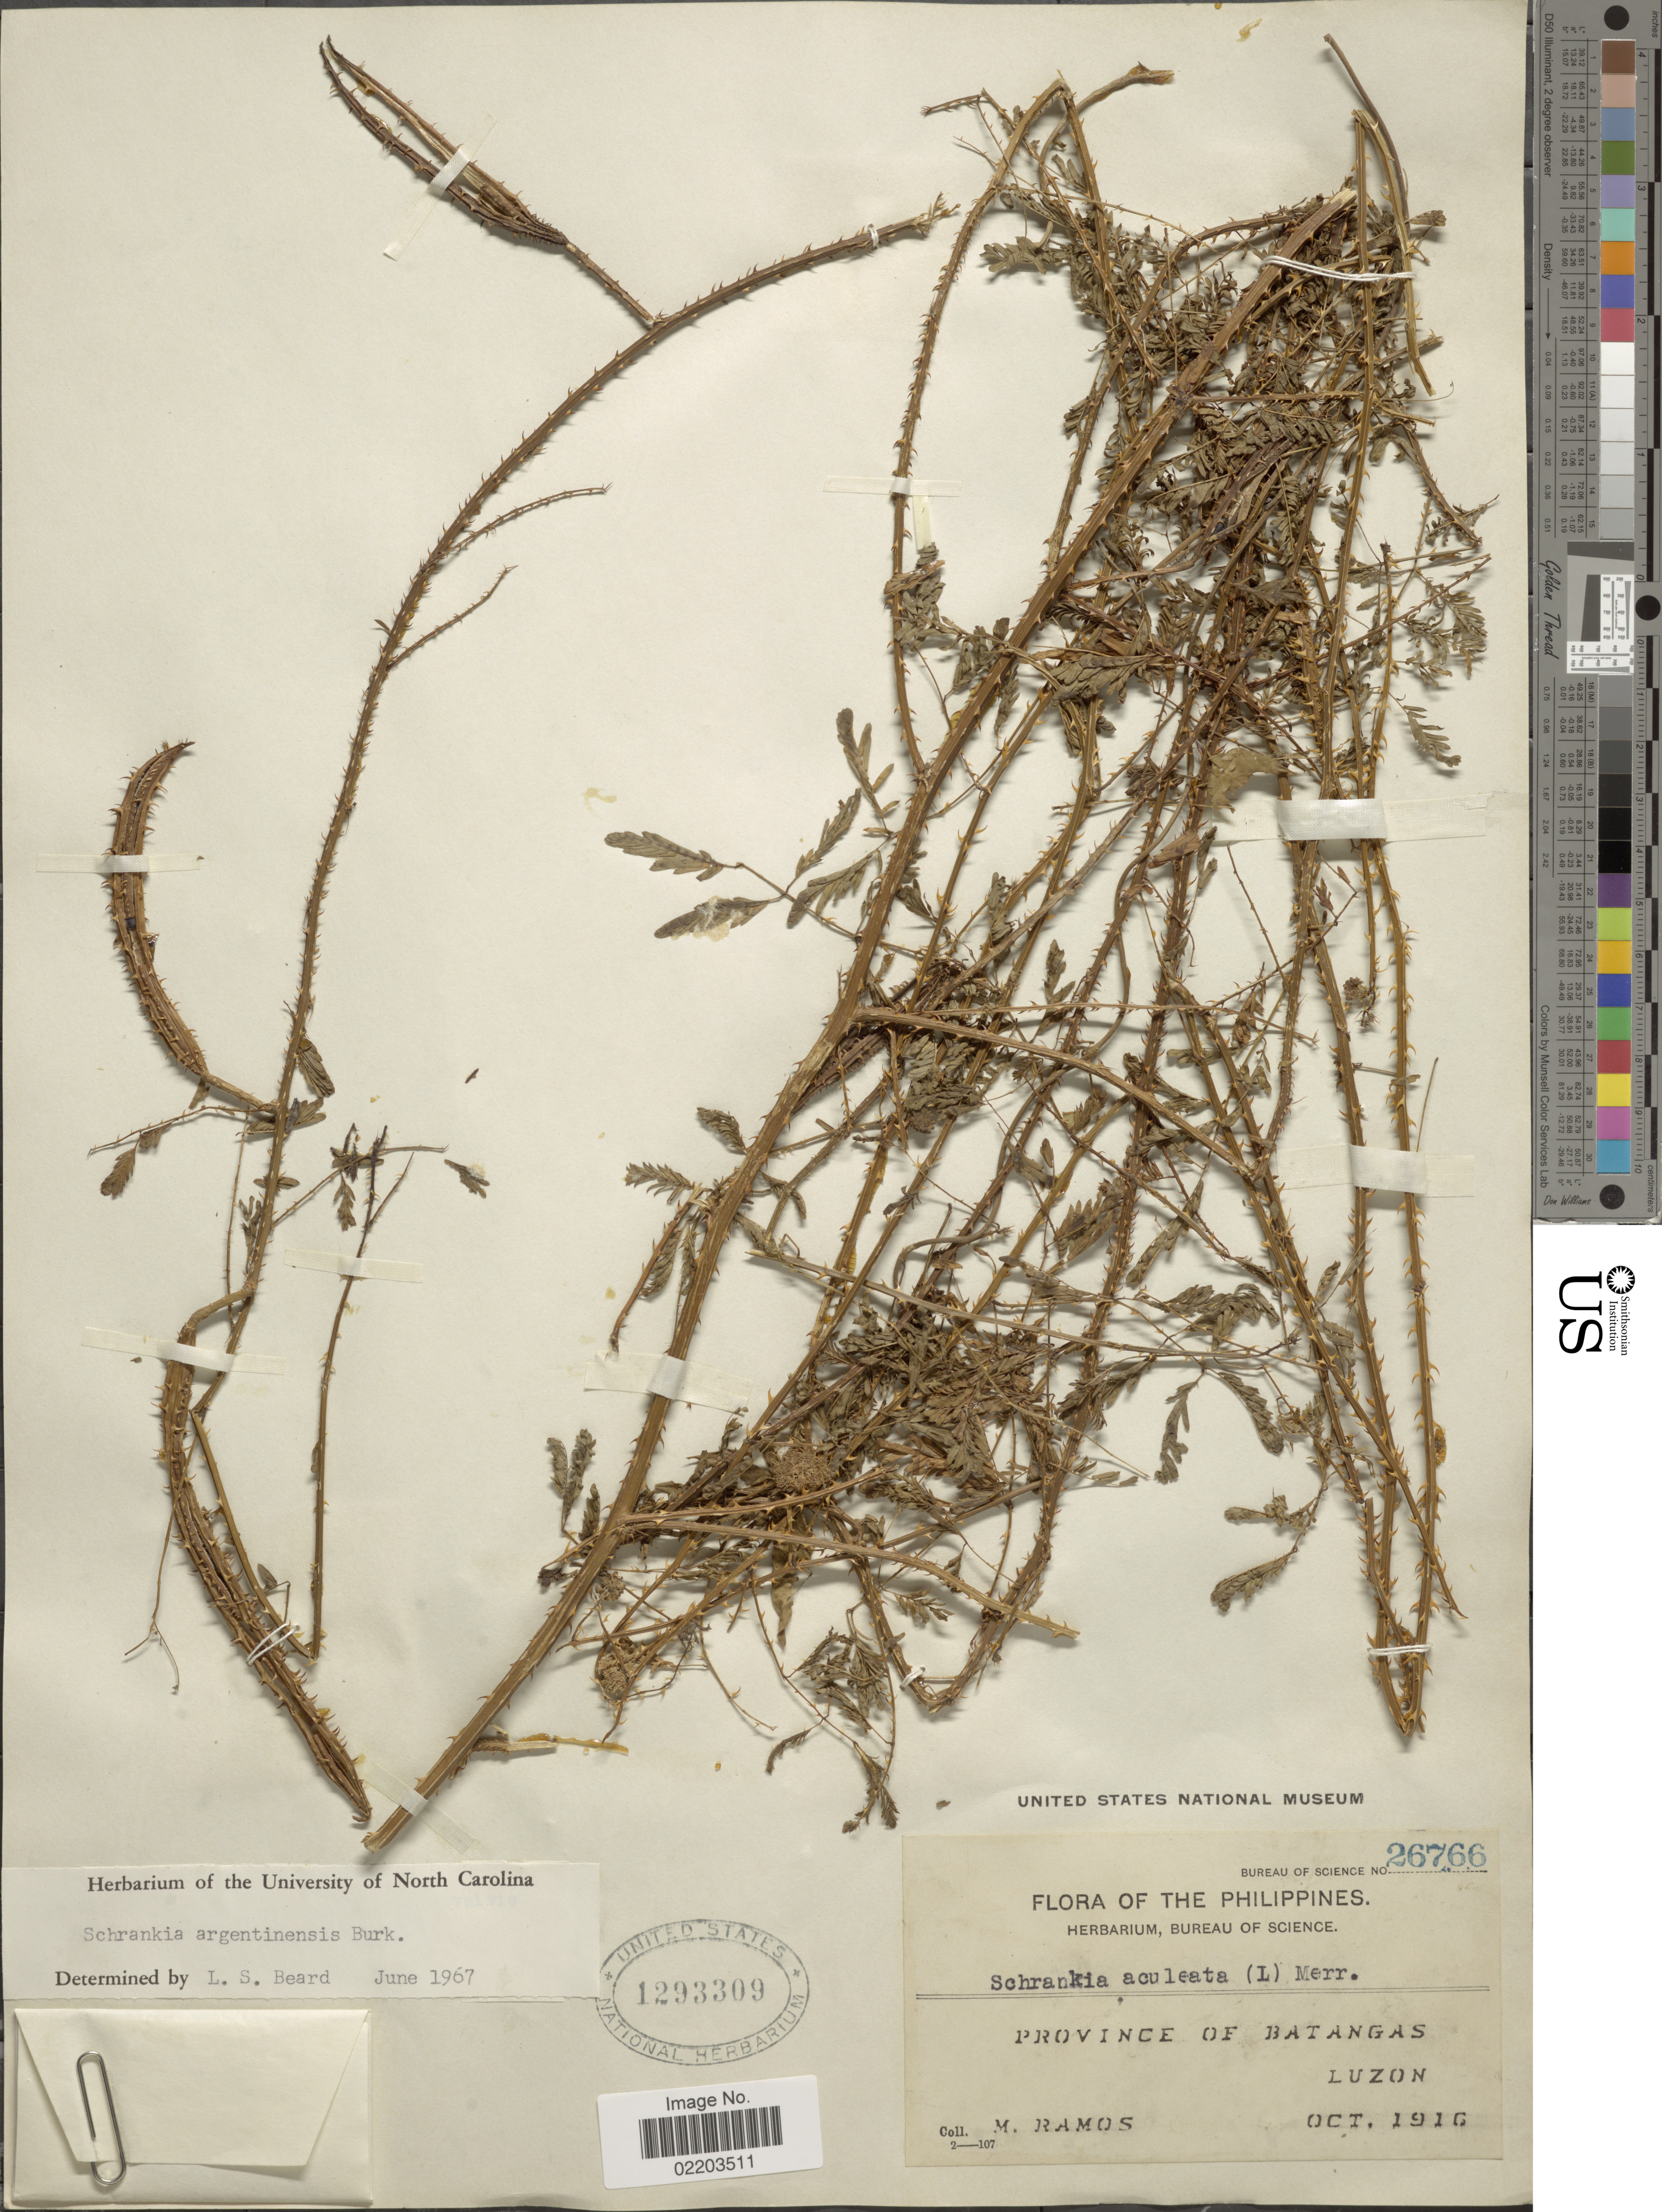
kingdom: Plantae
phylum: Tracheophyta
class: Magnoliopsida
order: Fabales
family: Fabaceae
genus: Mimosa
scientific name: Mimosa quadrivalvis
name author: L.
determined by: Strong, M. T., (US), Smithsonian Institution - National Museum of Natural History (UNITED STATES)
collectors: M. Ramos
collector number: Bureau of Science 26766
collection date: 1916-10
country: Philippines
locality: Province of Batangas, Luzon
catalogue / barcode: US 1293309